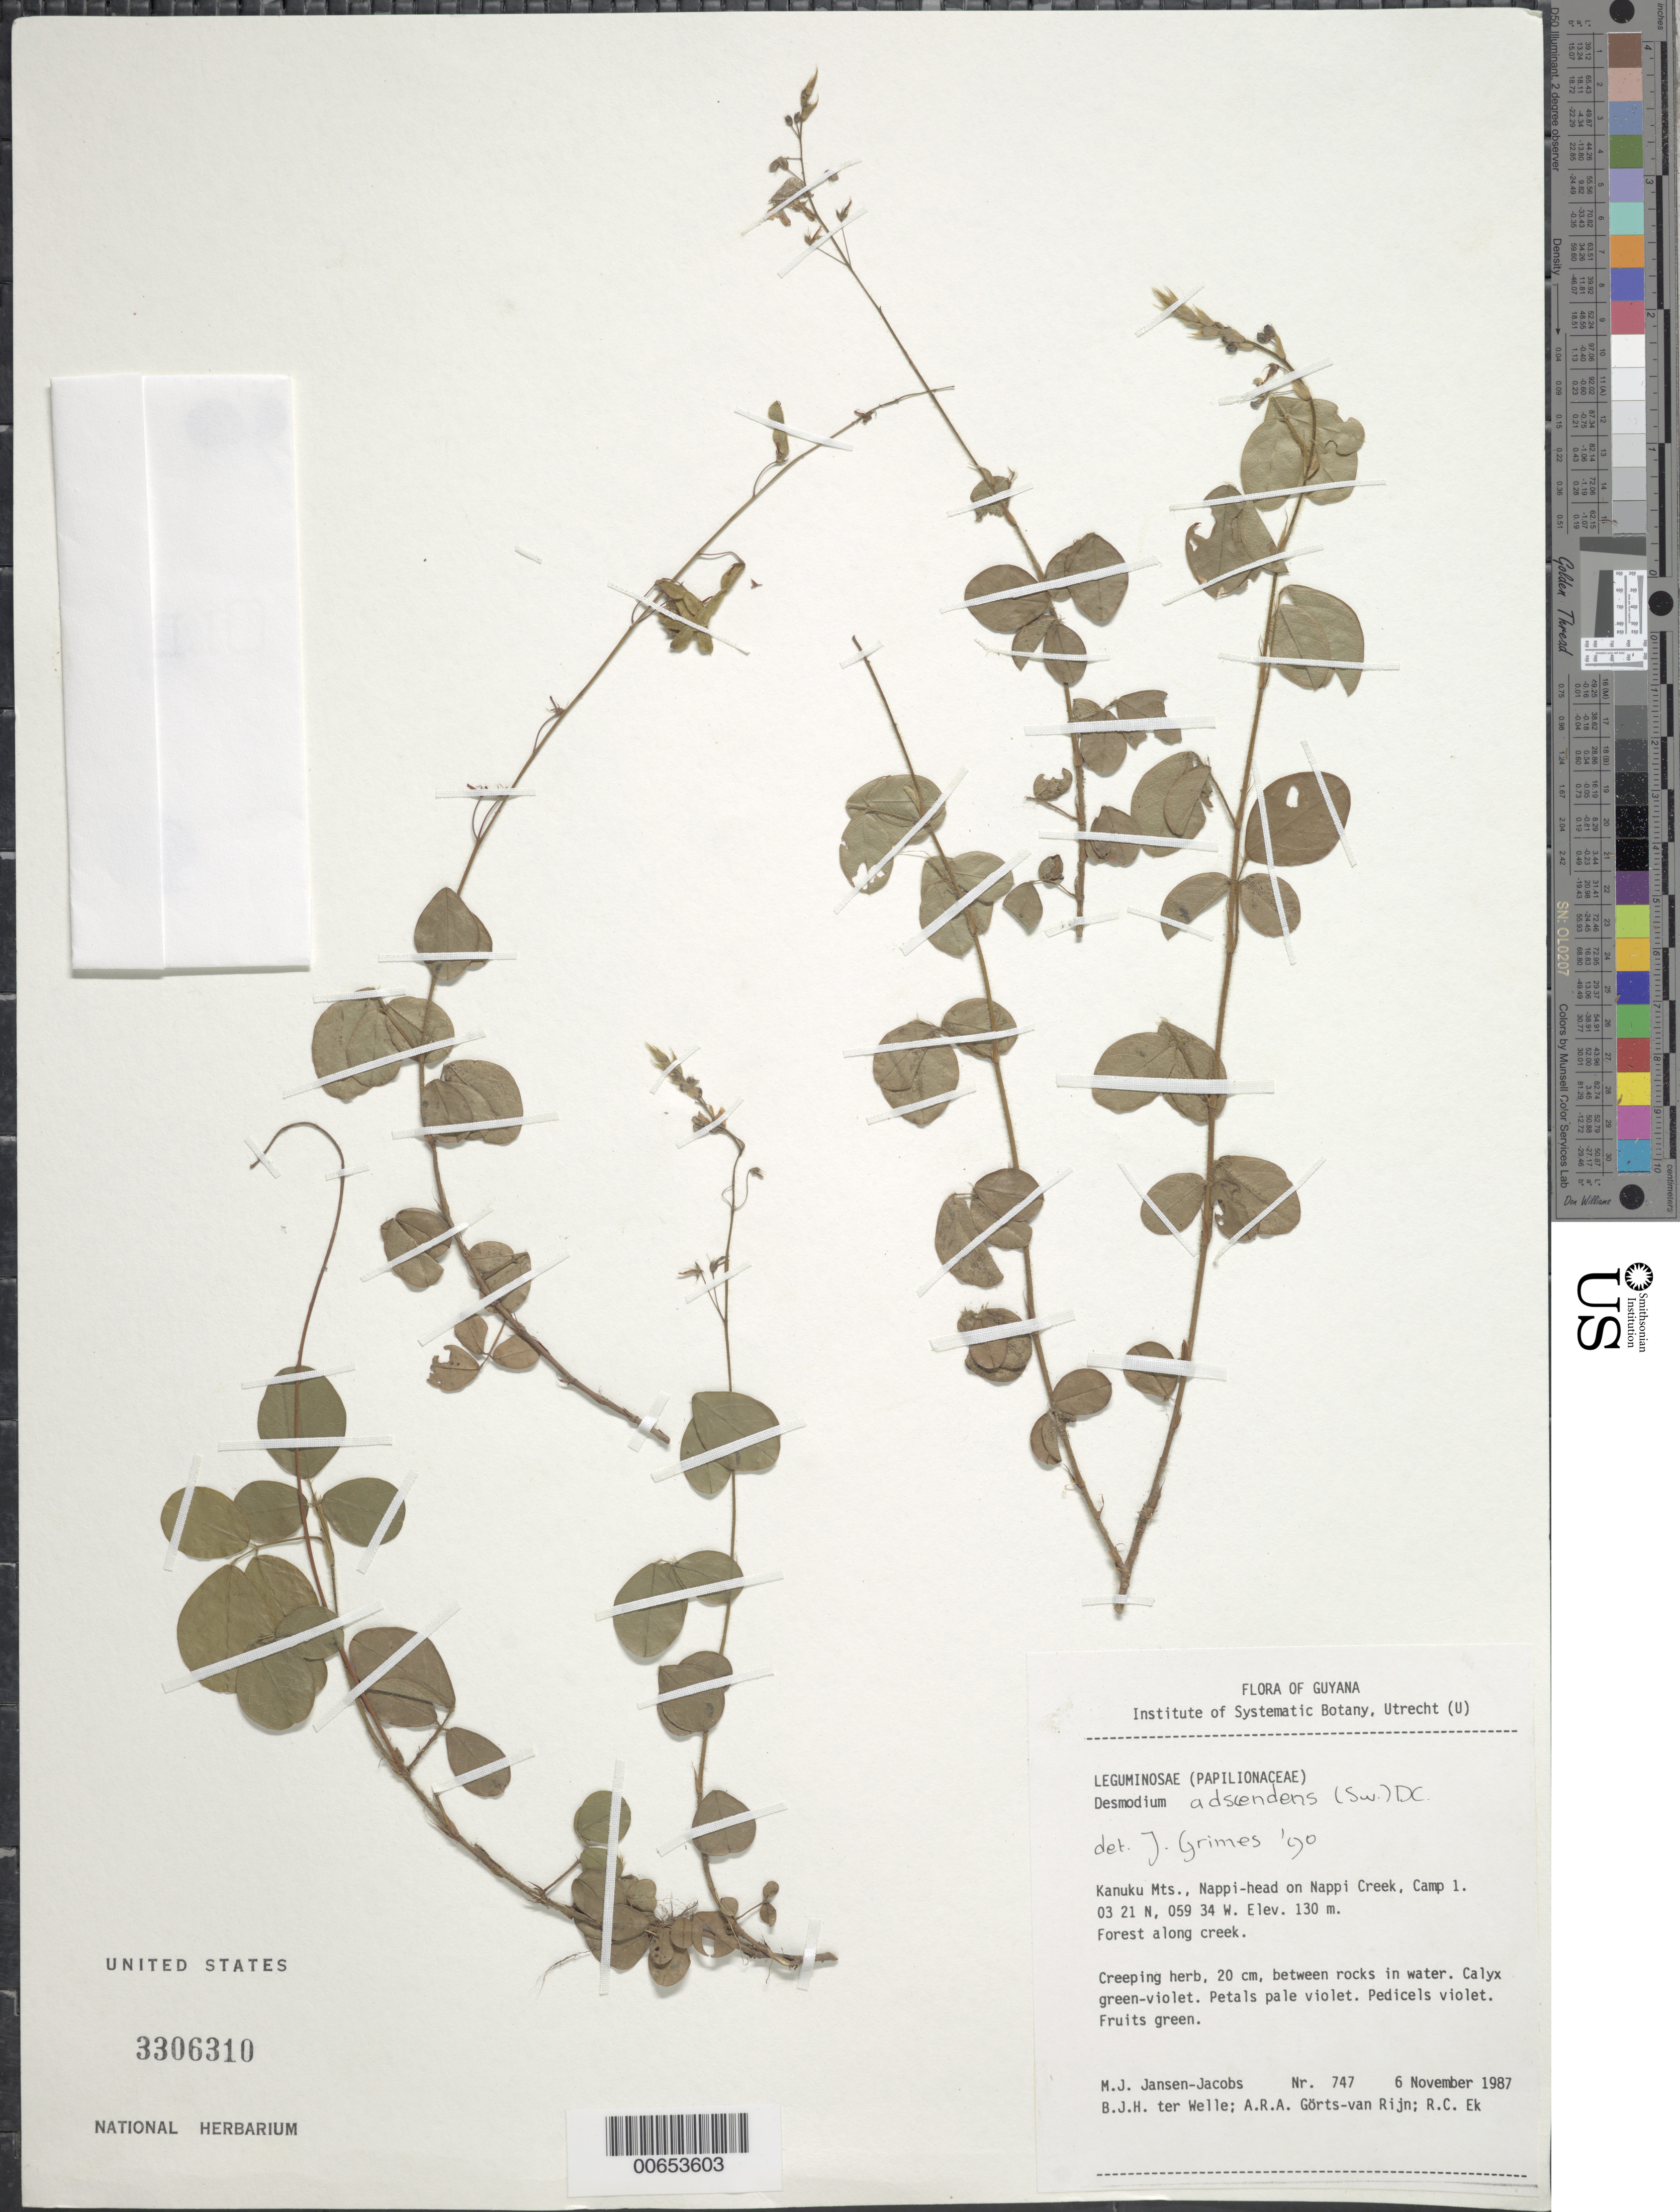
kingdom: Plantae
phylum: Tracheophyta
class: Magnoliopsida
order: Fabales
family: Fabaceae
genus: Grona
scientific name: Grona adscendens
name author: (Sw.) H. Ohashi & K. Ohashi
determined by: Strong, Mark T., (BOT), Smithsonian Institution - National Museum of Natural History (UNITED STATES)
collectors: M. J. Jansen-Jacobs, B. Welle, A. .R. A. Görts-van Rijn & R. C. Ek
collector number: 747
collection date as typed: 6-Nov-87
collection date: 1987-11-06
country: Guyana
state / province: U. Takutu-U. Essequibo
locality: Kanuku Mts., Nappi-head on Nappi Creek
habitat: Forest along creek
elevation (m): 130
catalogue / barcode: US 3306310